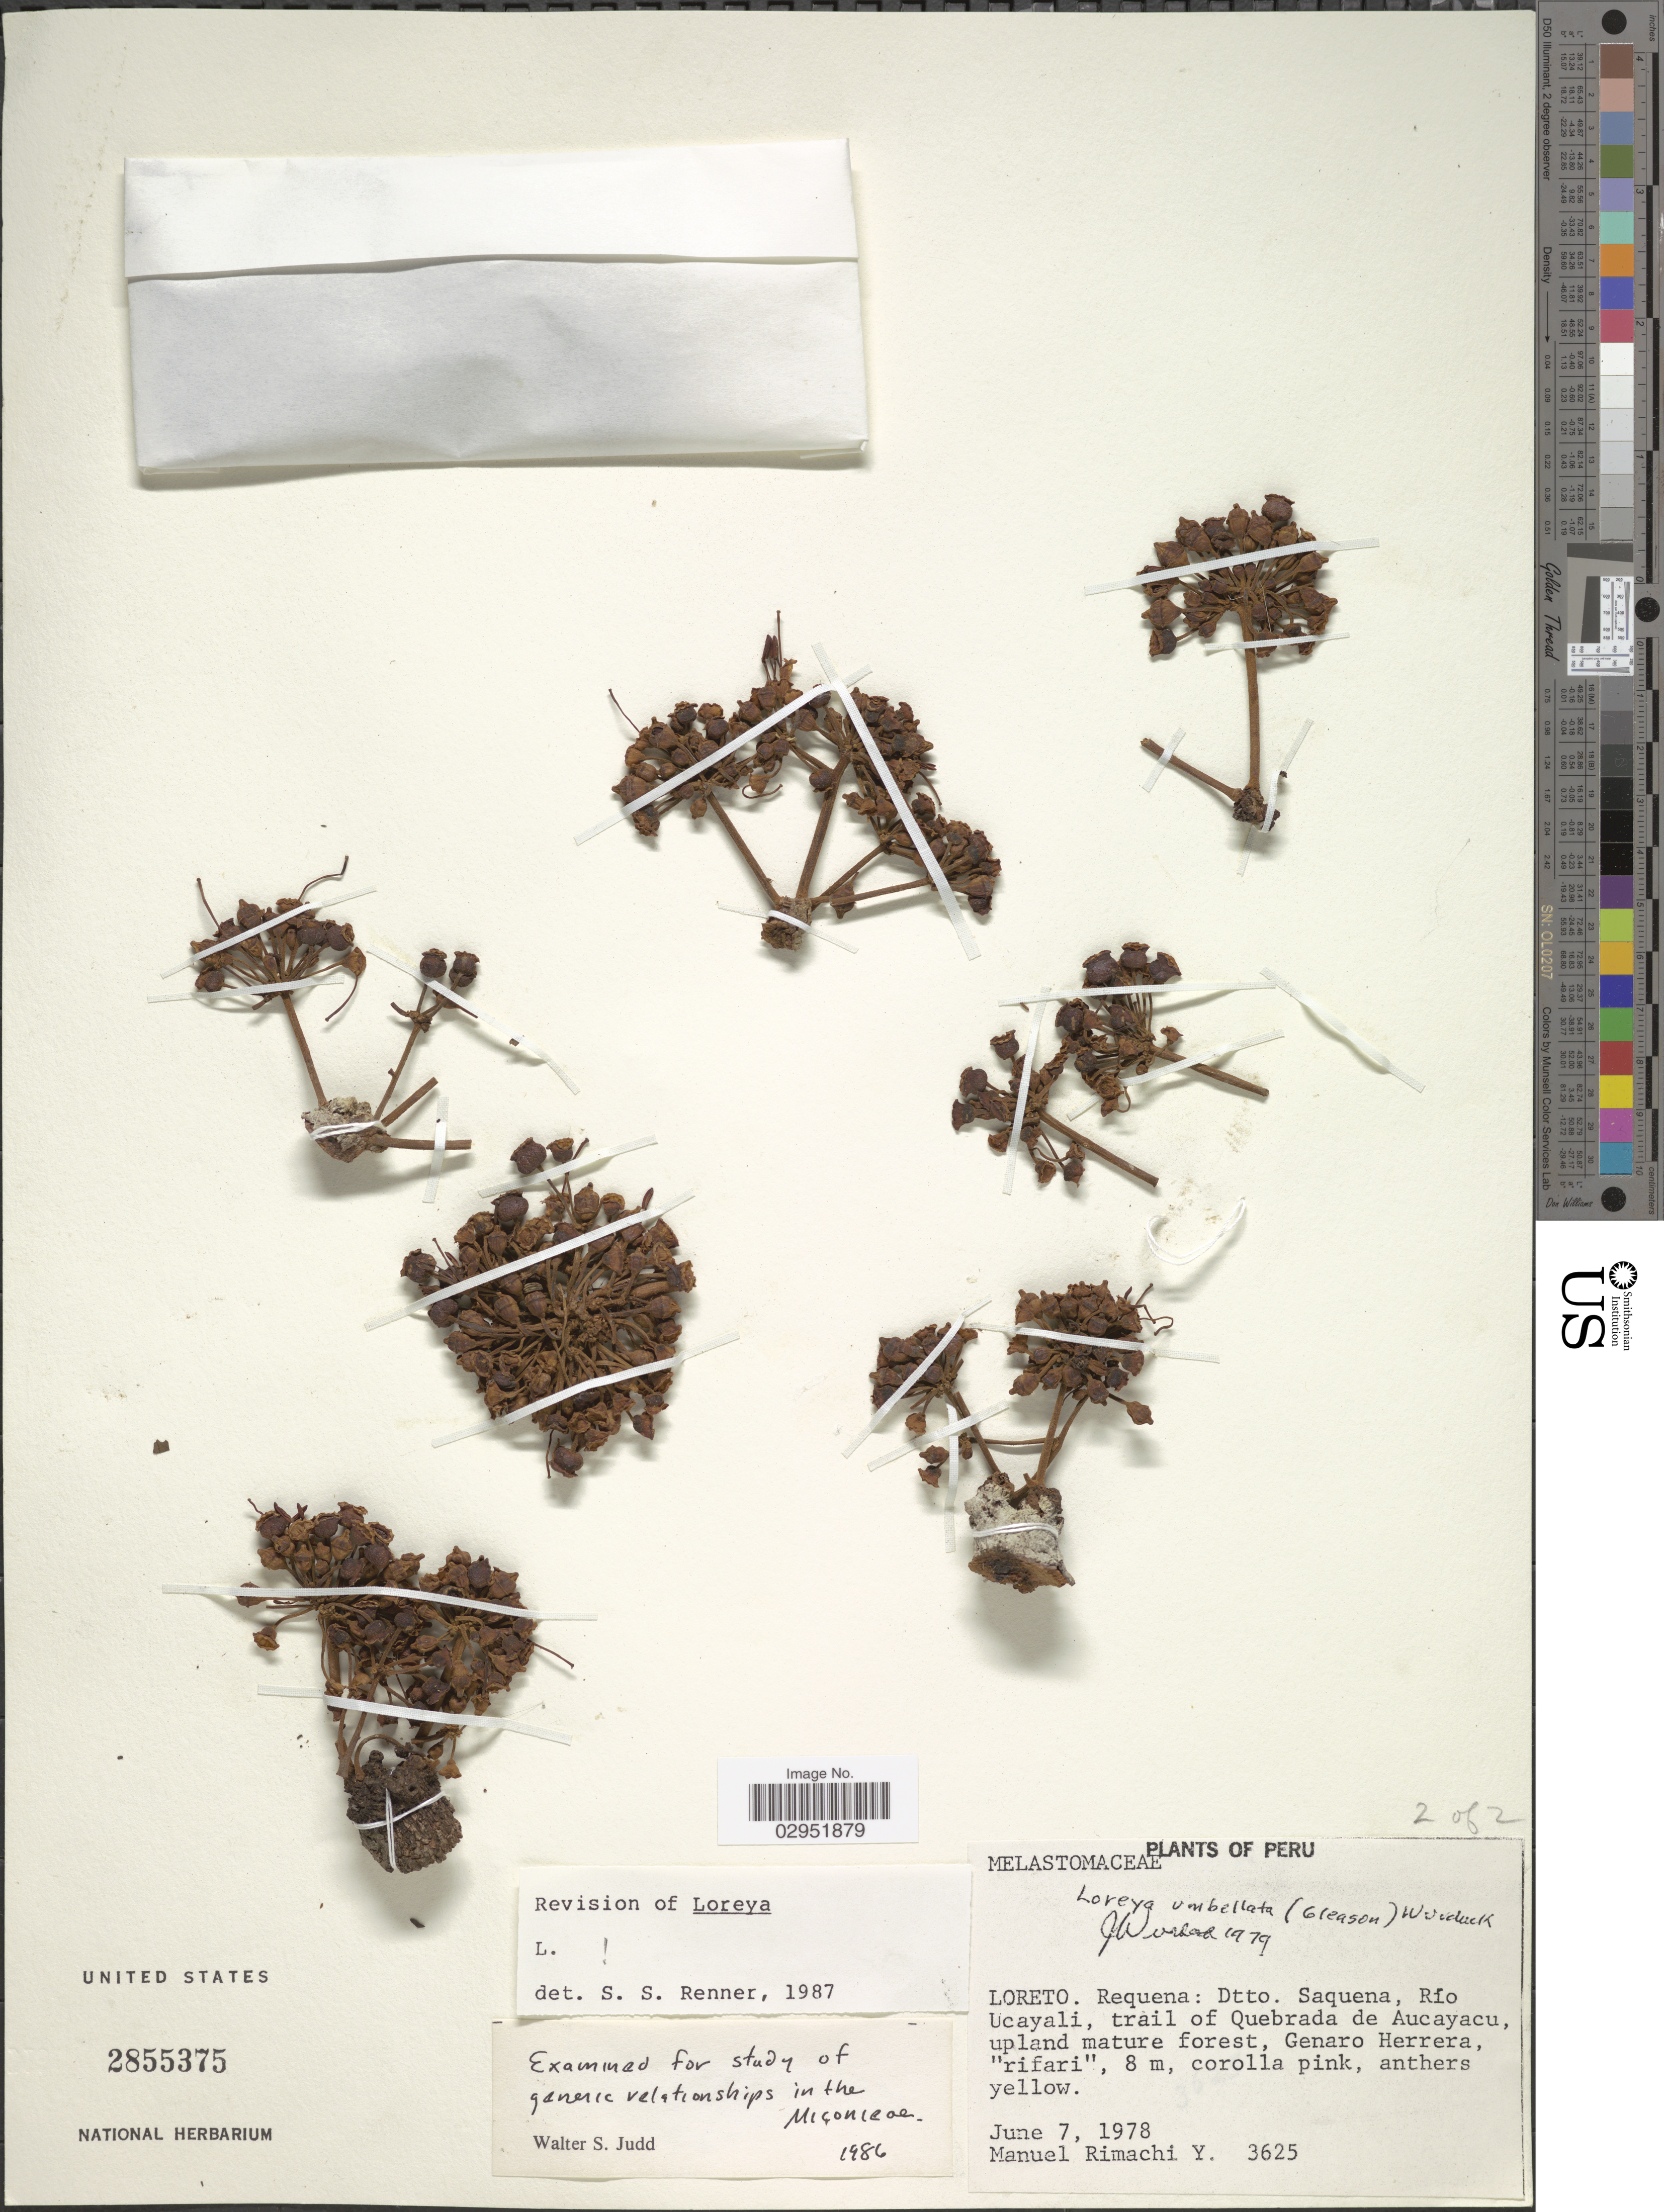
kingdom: Plantae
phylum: Tracheophyta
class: Magnoliopsida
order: Myrtales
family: Melastomataceae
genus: Bellucia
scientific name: Bellucia umbellata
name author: Gleason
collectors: M. Rimachi Y.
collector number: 3625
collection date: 1978-06-07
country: Peru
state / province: Loreto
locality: Requena: Dtto. Saquena, Río Ucayali, trail of Quebrada de Aucayacu, upland mature forest, Genaro Herrera.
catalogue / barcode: US 2855375